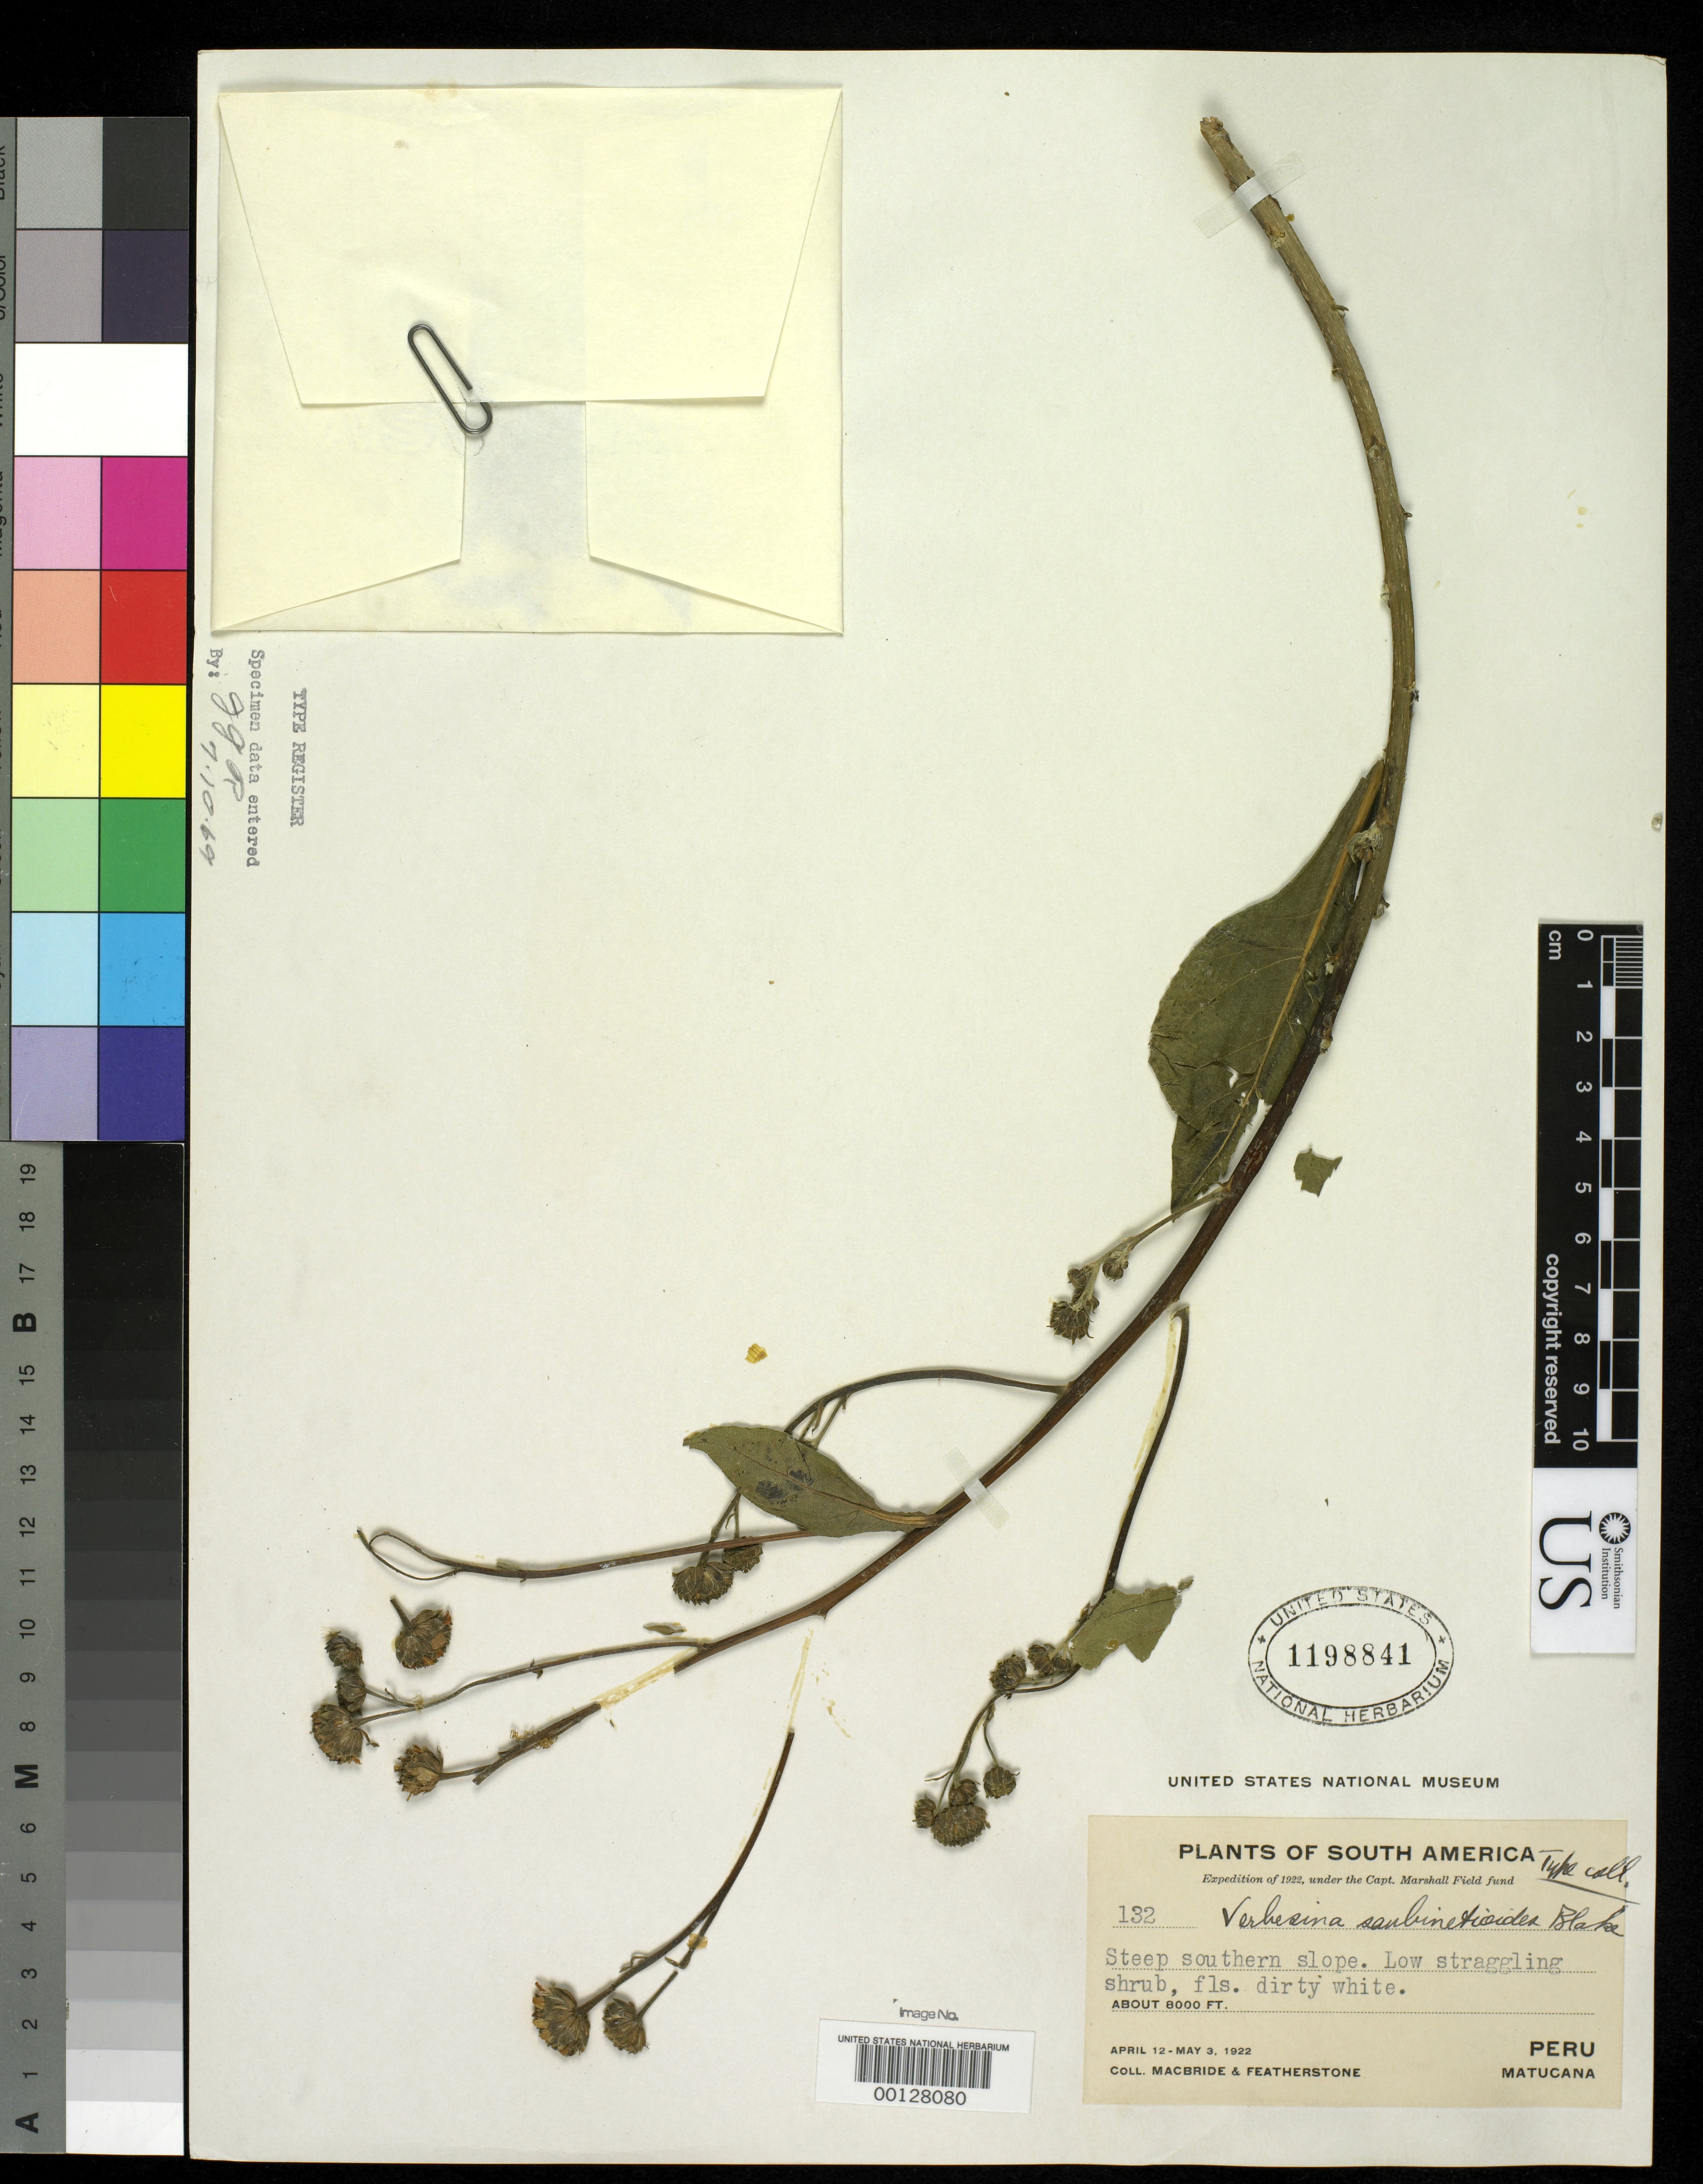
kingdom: Plantae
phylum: Tracheophyta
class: Magnoliopsida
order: Asterales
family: Asteraceae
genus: Verbesina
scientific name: Verbesina saubinetioides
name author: S.F. Blake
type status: Isotype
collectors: J. F. Macbride & W. Featherstone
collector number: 132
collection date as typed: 12 Apr 1922 to 03 May 1922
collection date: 1922-04-12/1922-05-03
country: Peru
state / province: Lima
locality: Matucana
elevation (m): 2440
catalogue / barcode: US 1198841